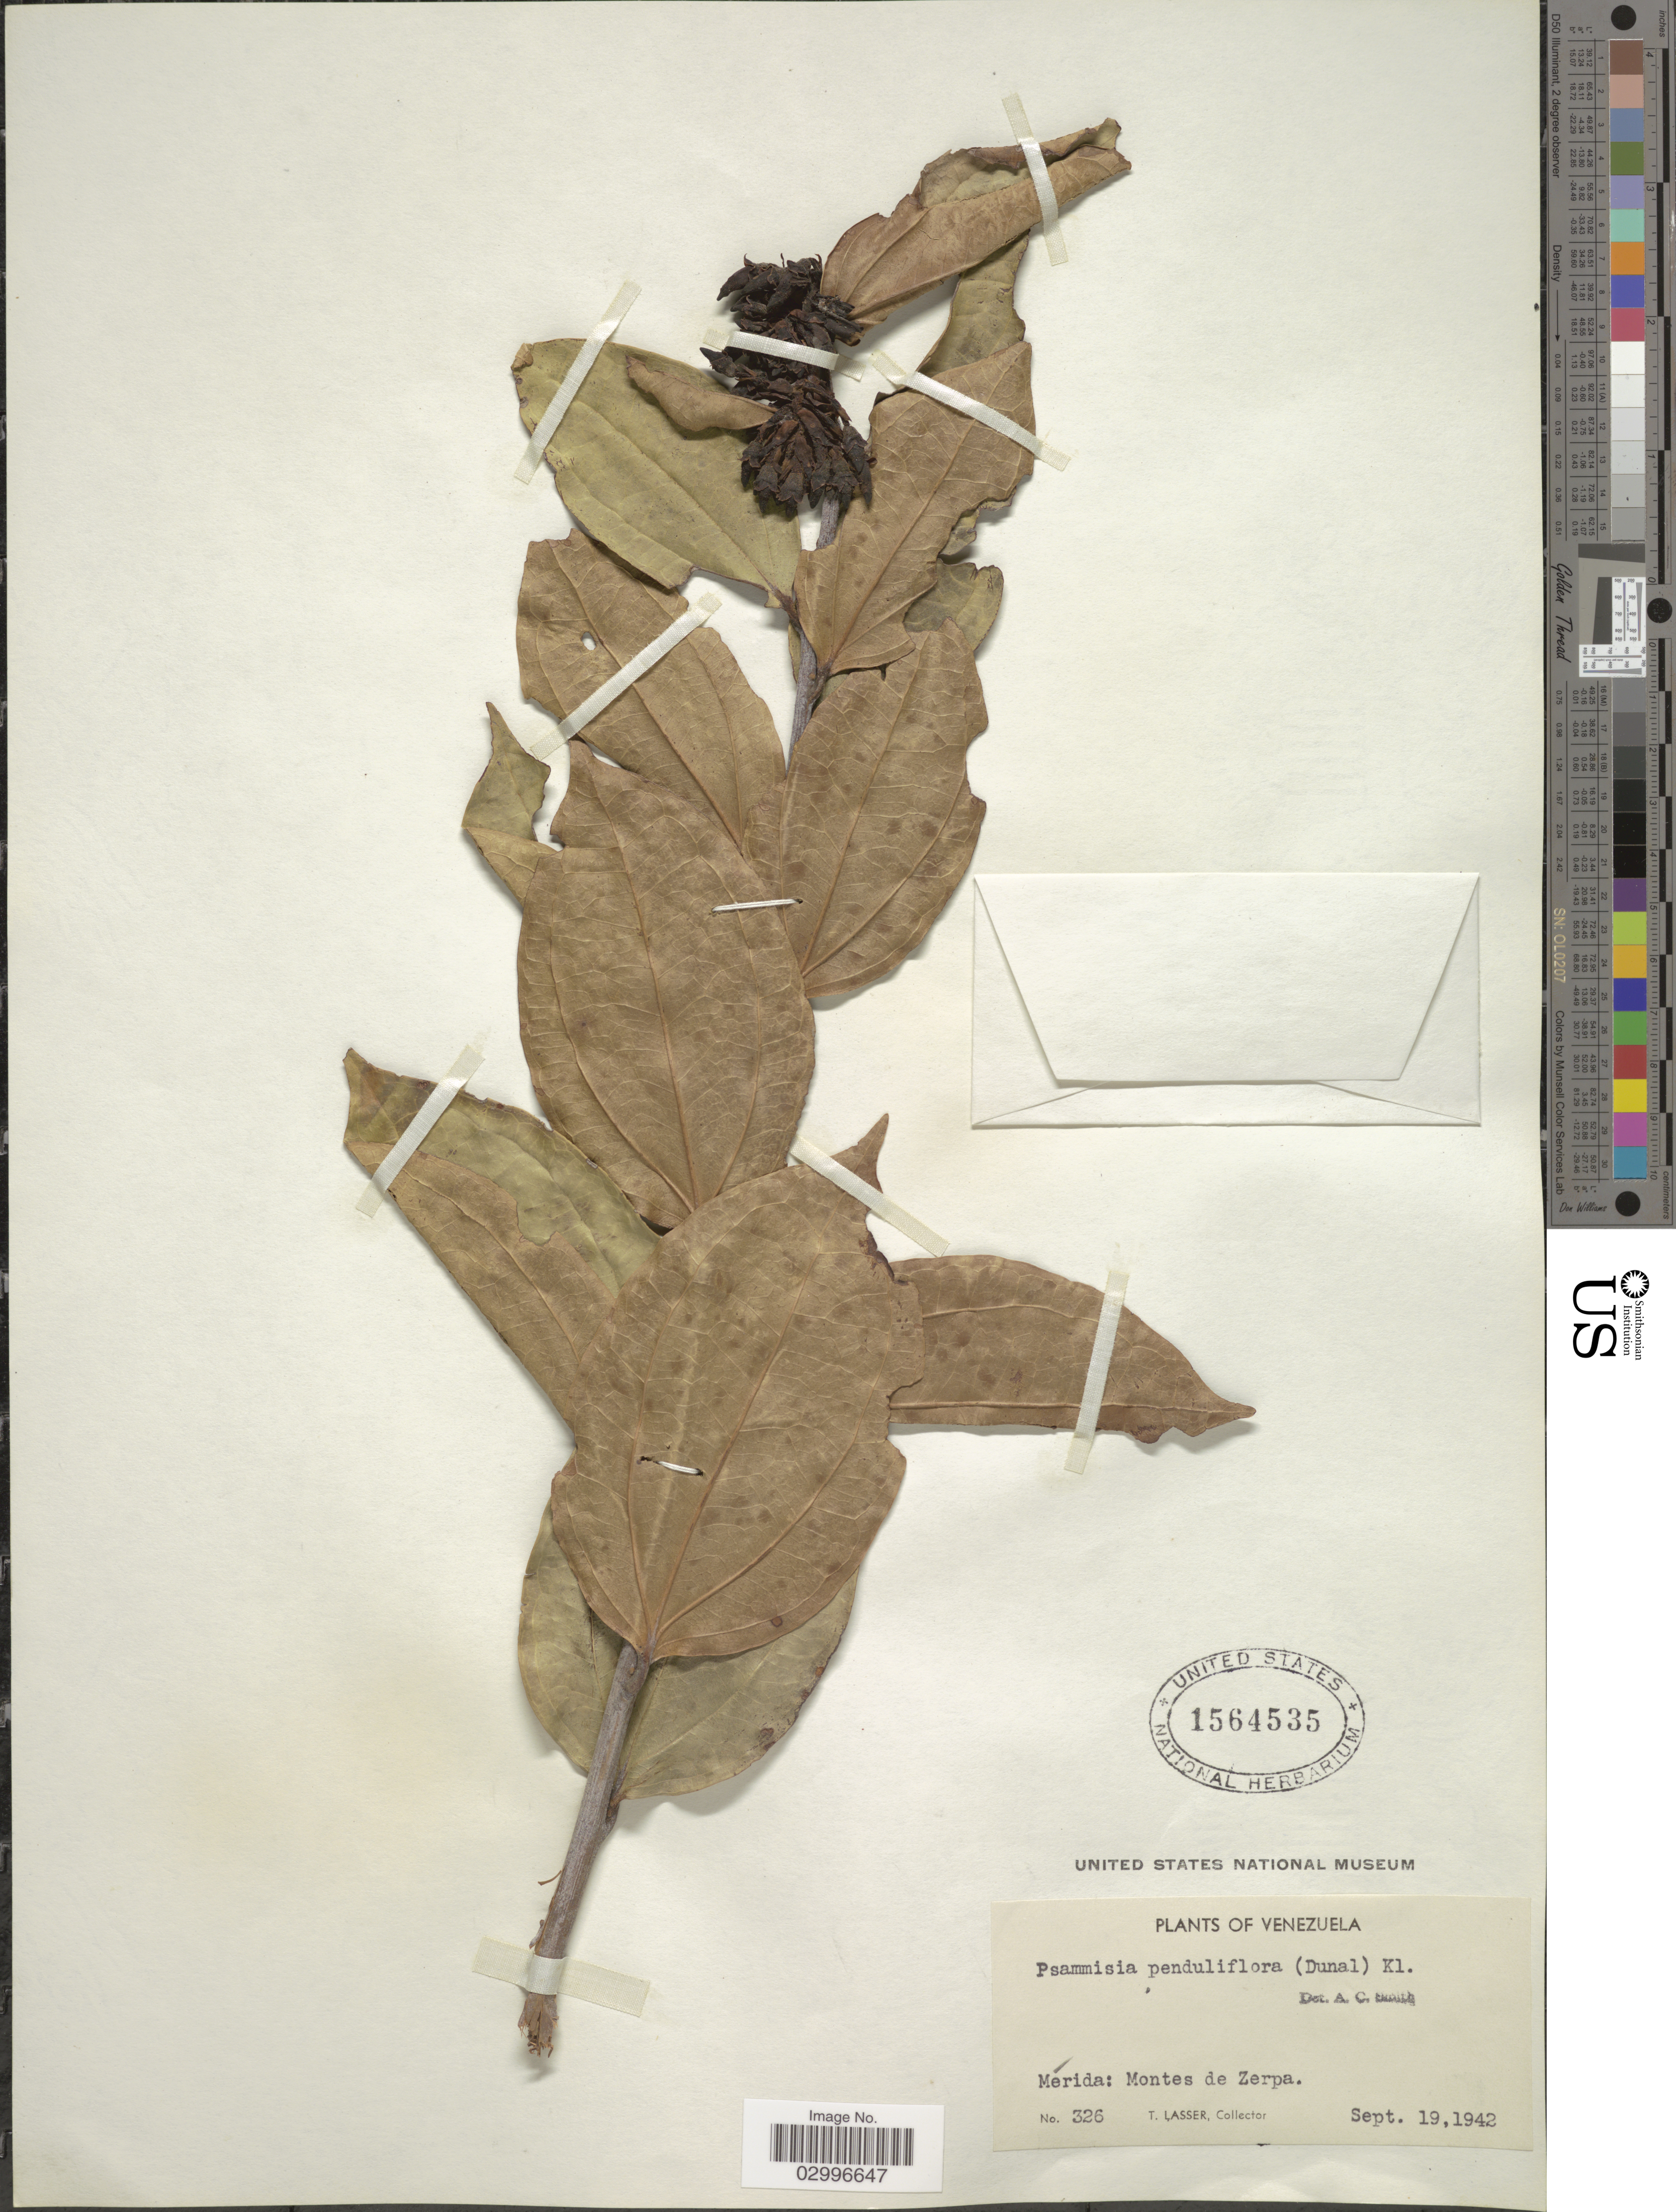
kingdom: Plantae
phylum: Tracheophyta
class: Magnoliopsida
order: Ericales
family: Ericaceae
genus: Psammisia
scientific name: Psammisia penduliflora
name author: (Dunal) Klotzsch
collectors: T. Lasser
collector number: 326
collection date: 1942-09-19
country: Venezuela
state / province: Mérida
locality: Montes de Zerpa.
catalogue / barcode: US 1564535